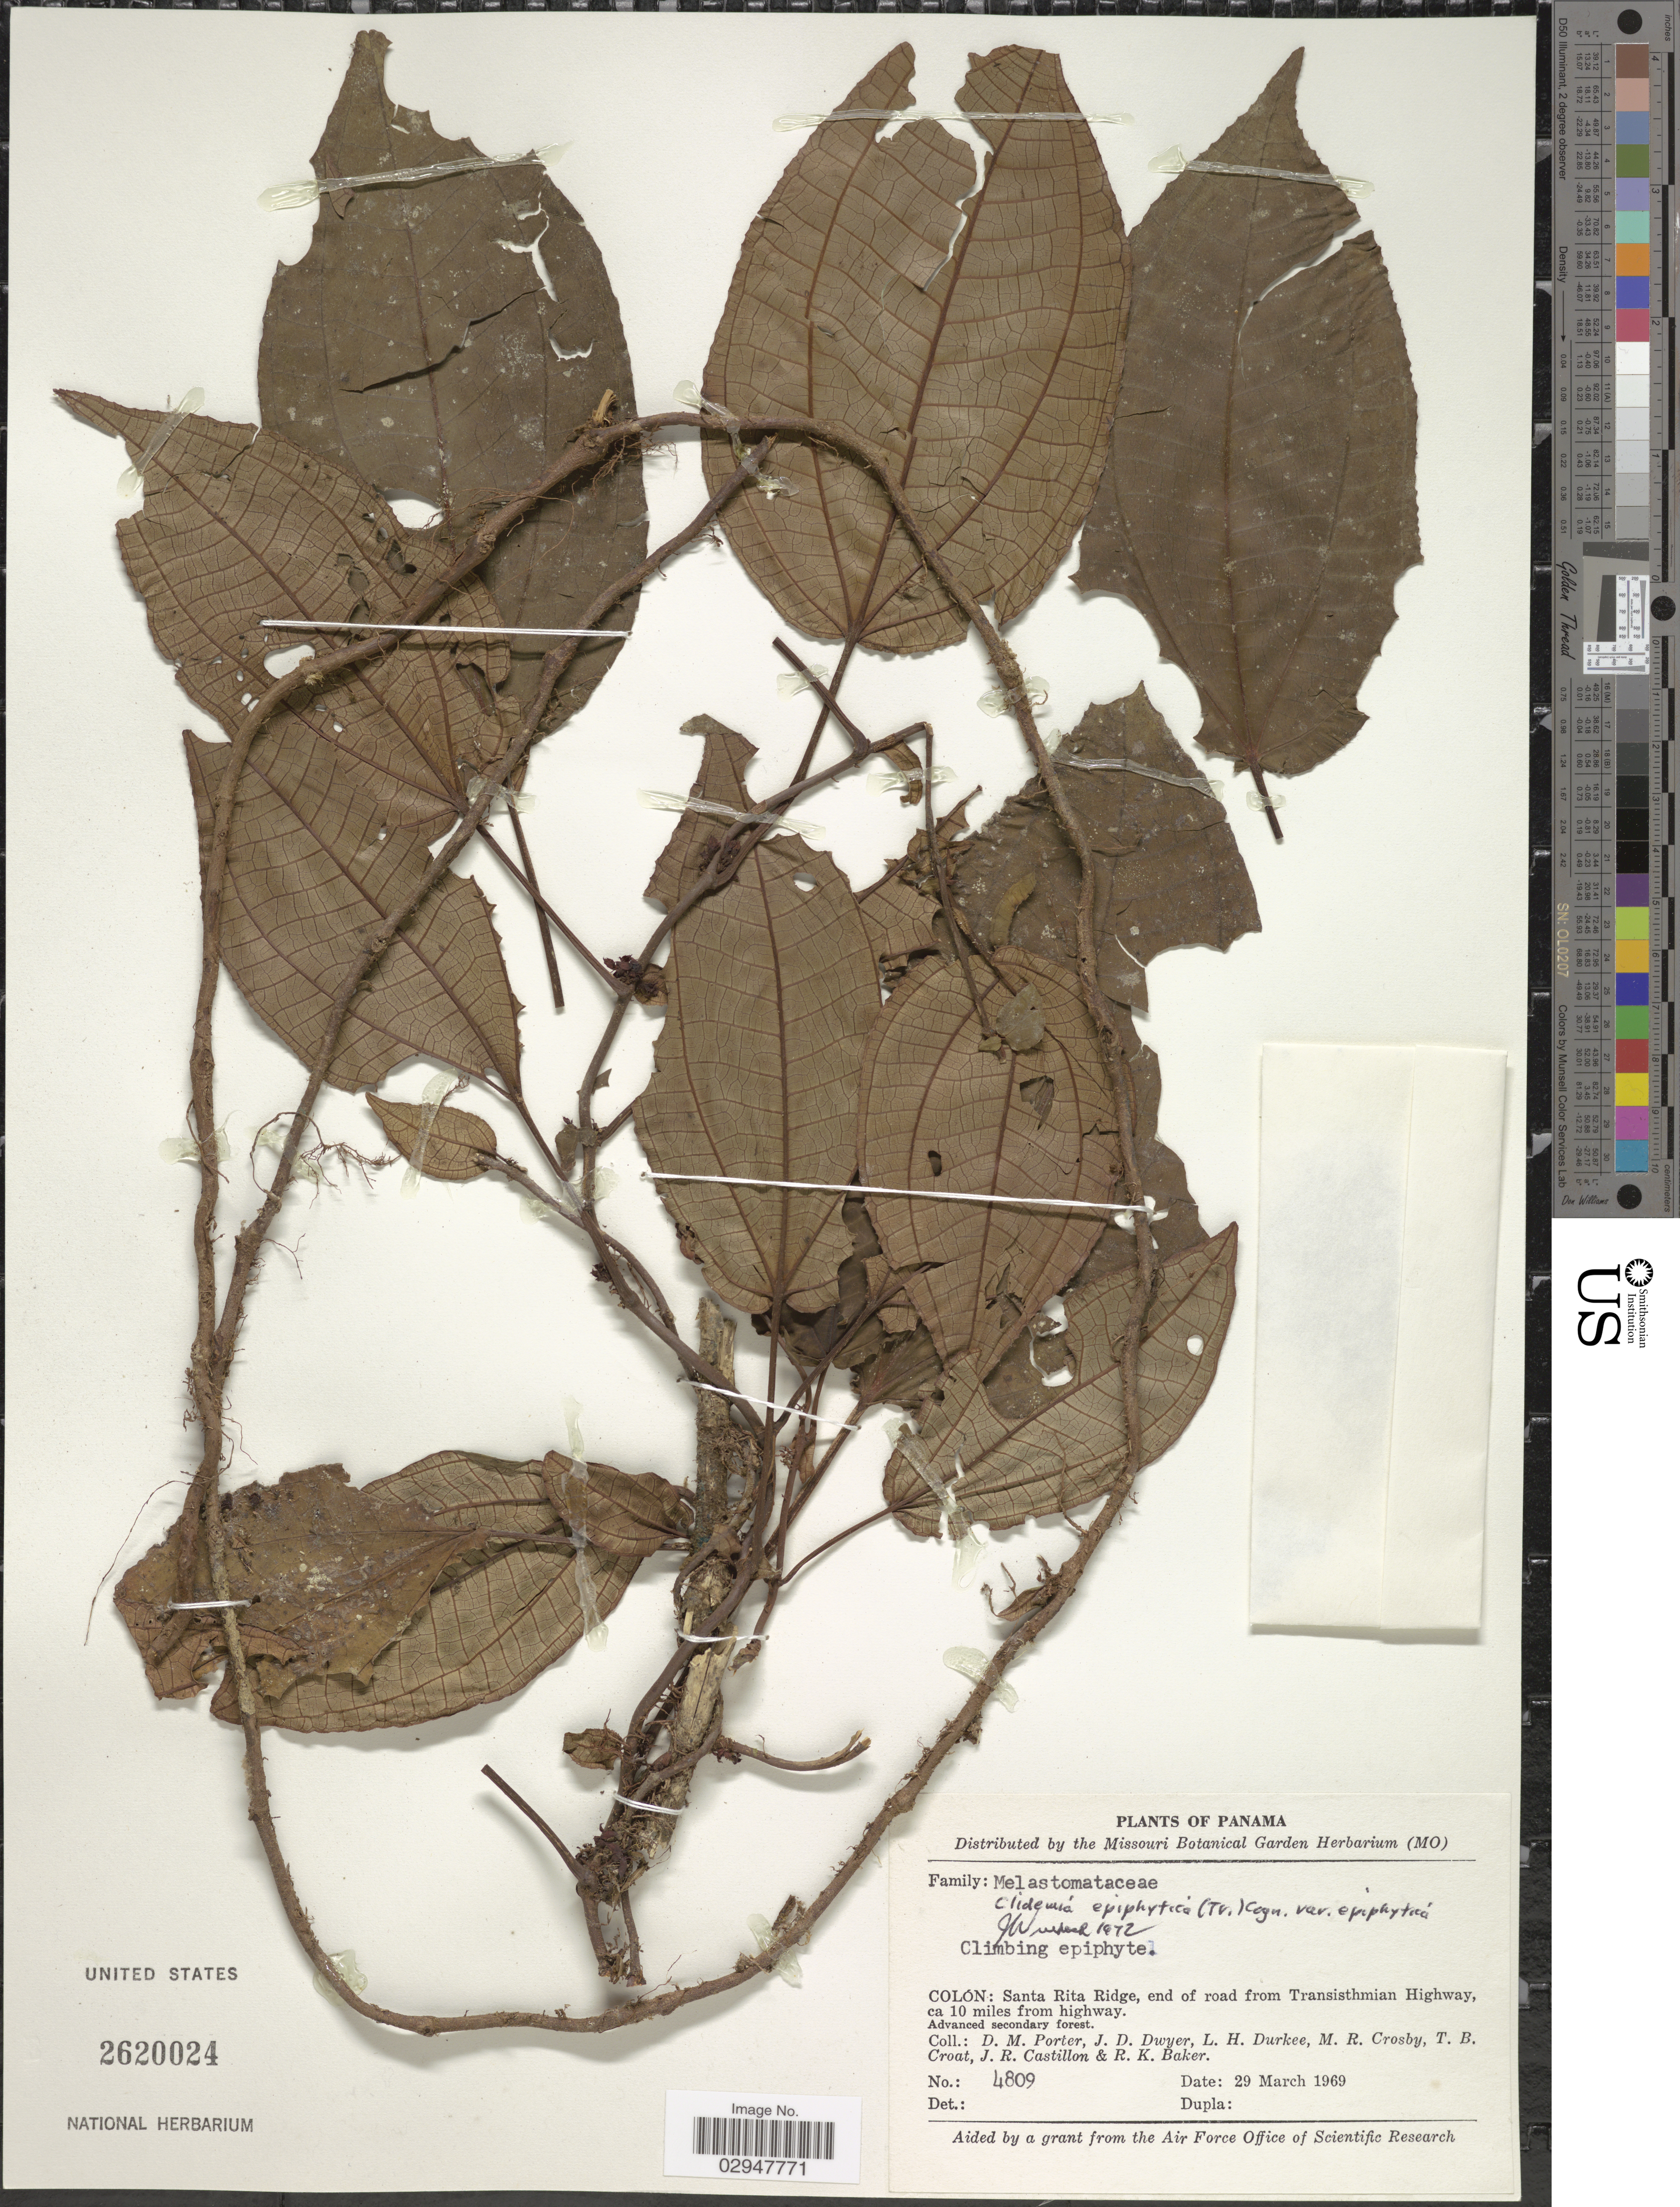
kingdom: Plantae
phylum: Tracheophyta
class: Magnoliopsida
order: Myrtales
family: Melastomataceae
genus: Clidemia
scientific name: Clidemia epiphytica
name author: (Triana) Cogn.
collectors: D. Porter, J. D. Dwyer, L. H. Durkee, M. R. Crosby & et al.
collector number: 4809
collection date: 1969-03-29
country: Panama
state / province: Colón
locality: Santa Rita Ridge, end of Road from Transisthmian Highway, ca 10 miles from highway.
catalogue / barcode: US 2620024